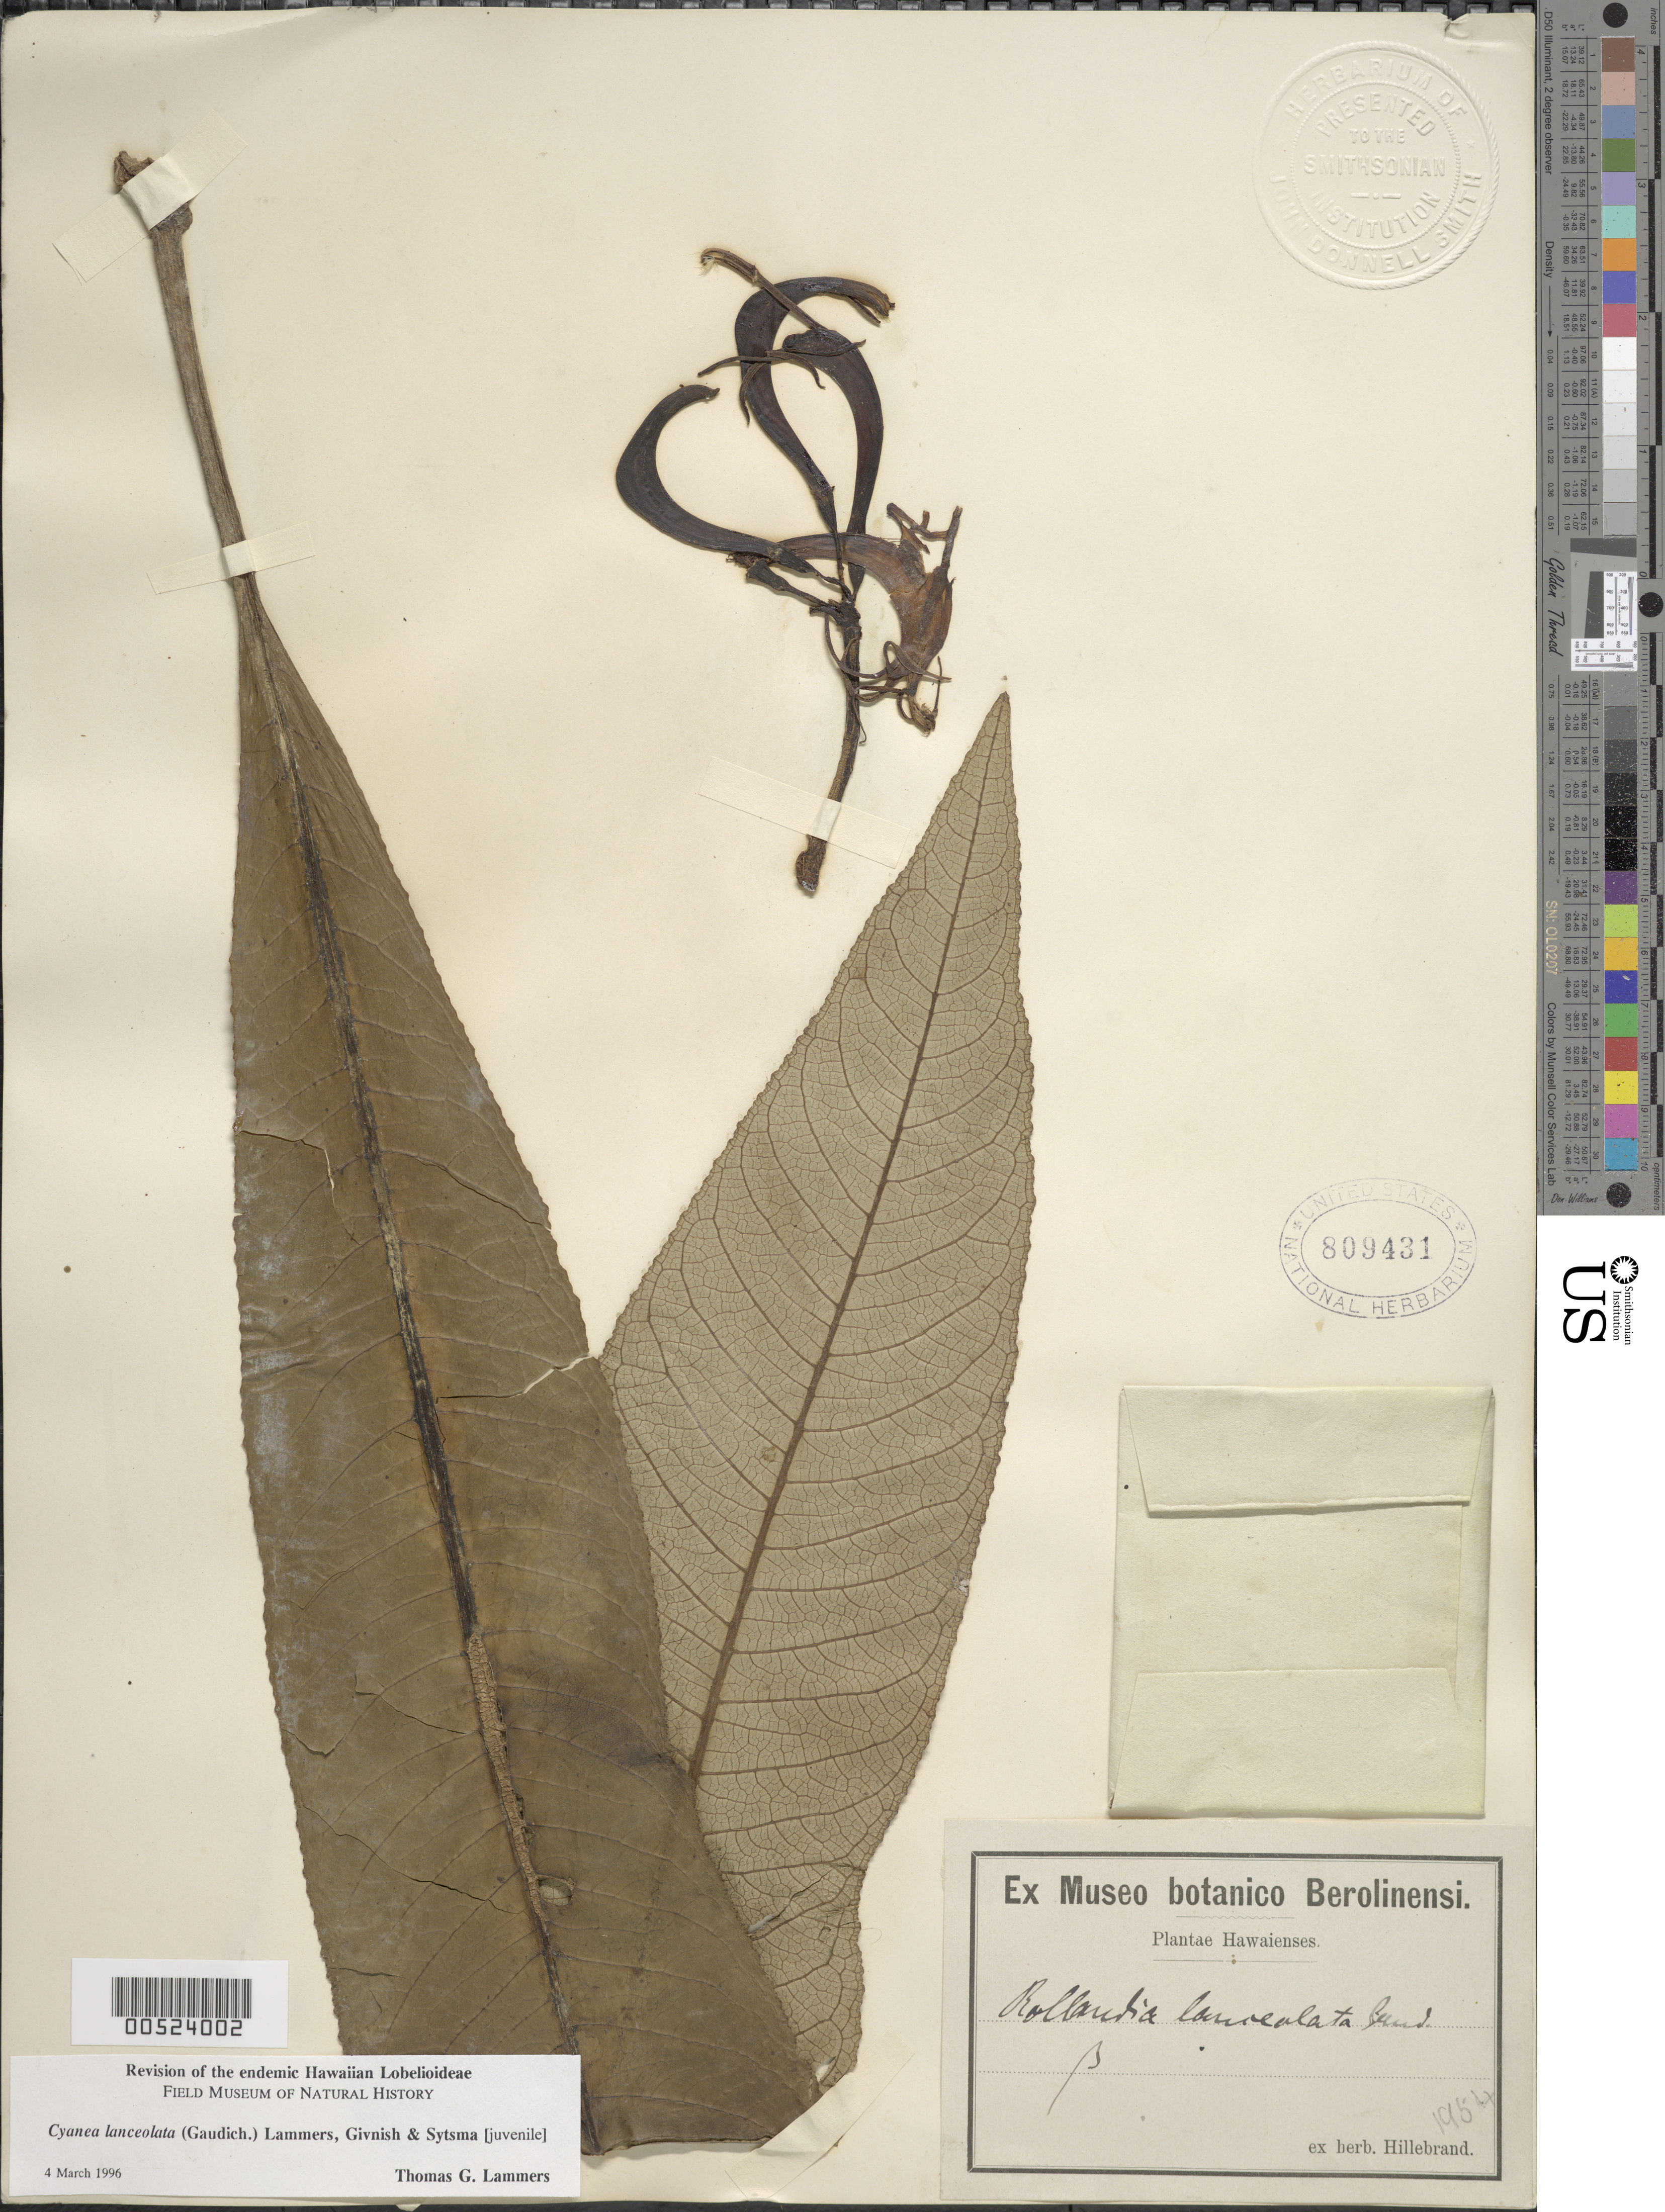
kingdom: Plantae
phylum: Tracheophyta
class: Magnoliopsida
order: Asterales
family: Campanulaceae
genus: Cyanea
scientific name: Cyanea lanceolata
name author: (Gaudich.) Lammers et al.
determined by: Lammers, T. G.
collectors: W. Hillebrand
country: United States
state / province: Hawaii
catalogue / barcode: US 809431